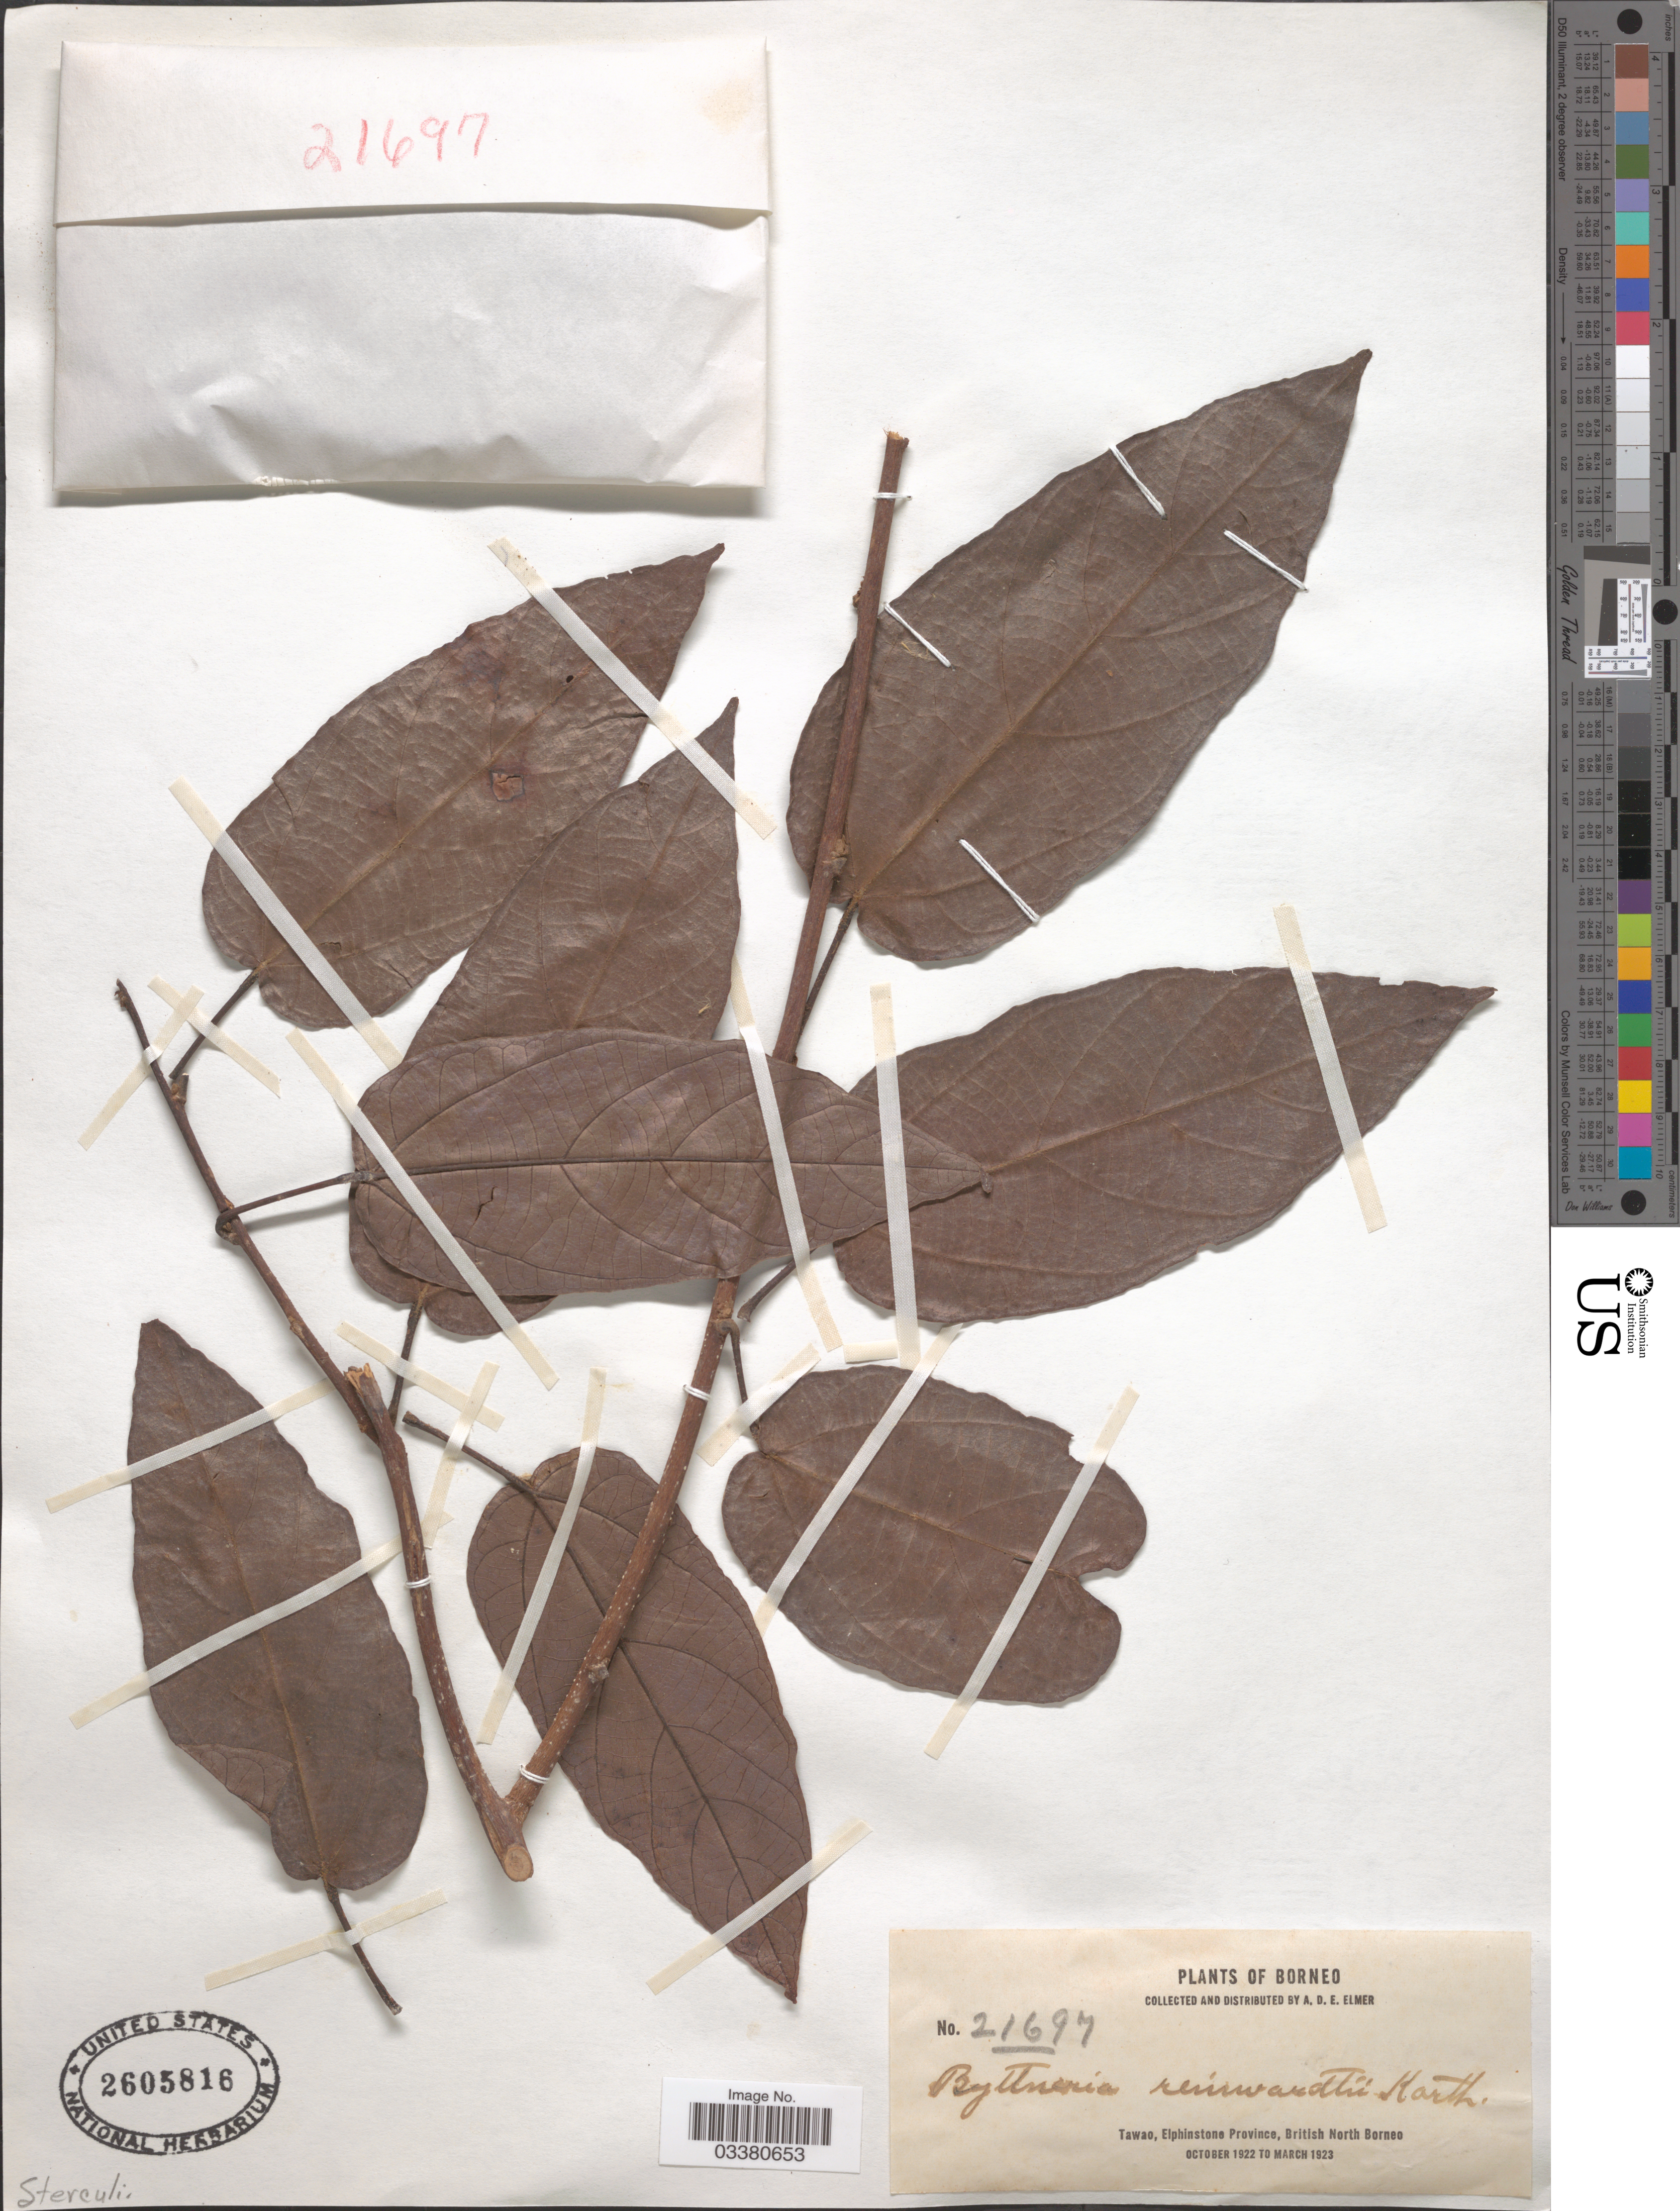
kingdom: Plantae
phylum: Tracheophyta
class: Magnoliopsida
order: Malvales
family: Malvaceae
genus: Byttneria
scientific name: Byttneria reinwardtii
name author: Korth.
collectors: A. D. E. Elmer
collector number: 21697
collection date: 1922-10/1923-03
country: Malaysia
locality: Borneo. Tawao, Elphinstone Province, British North Borneo.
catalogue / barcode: US 2605816